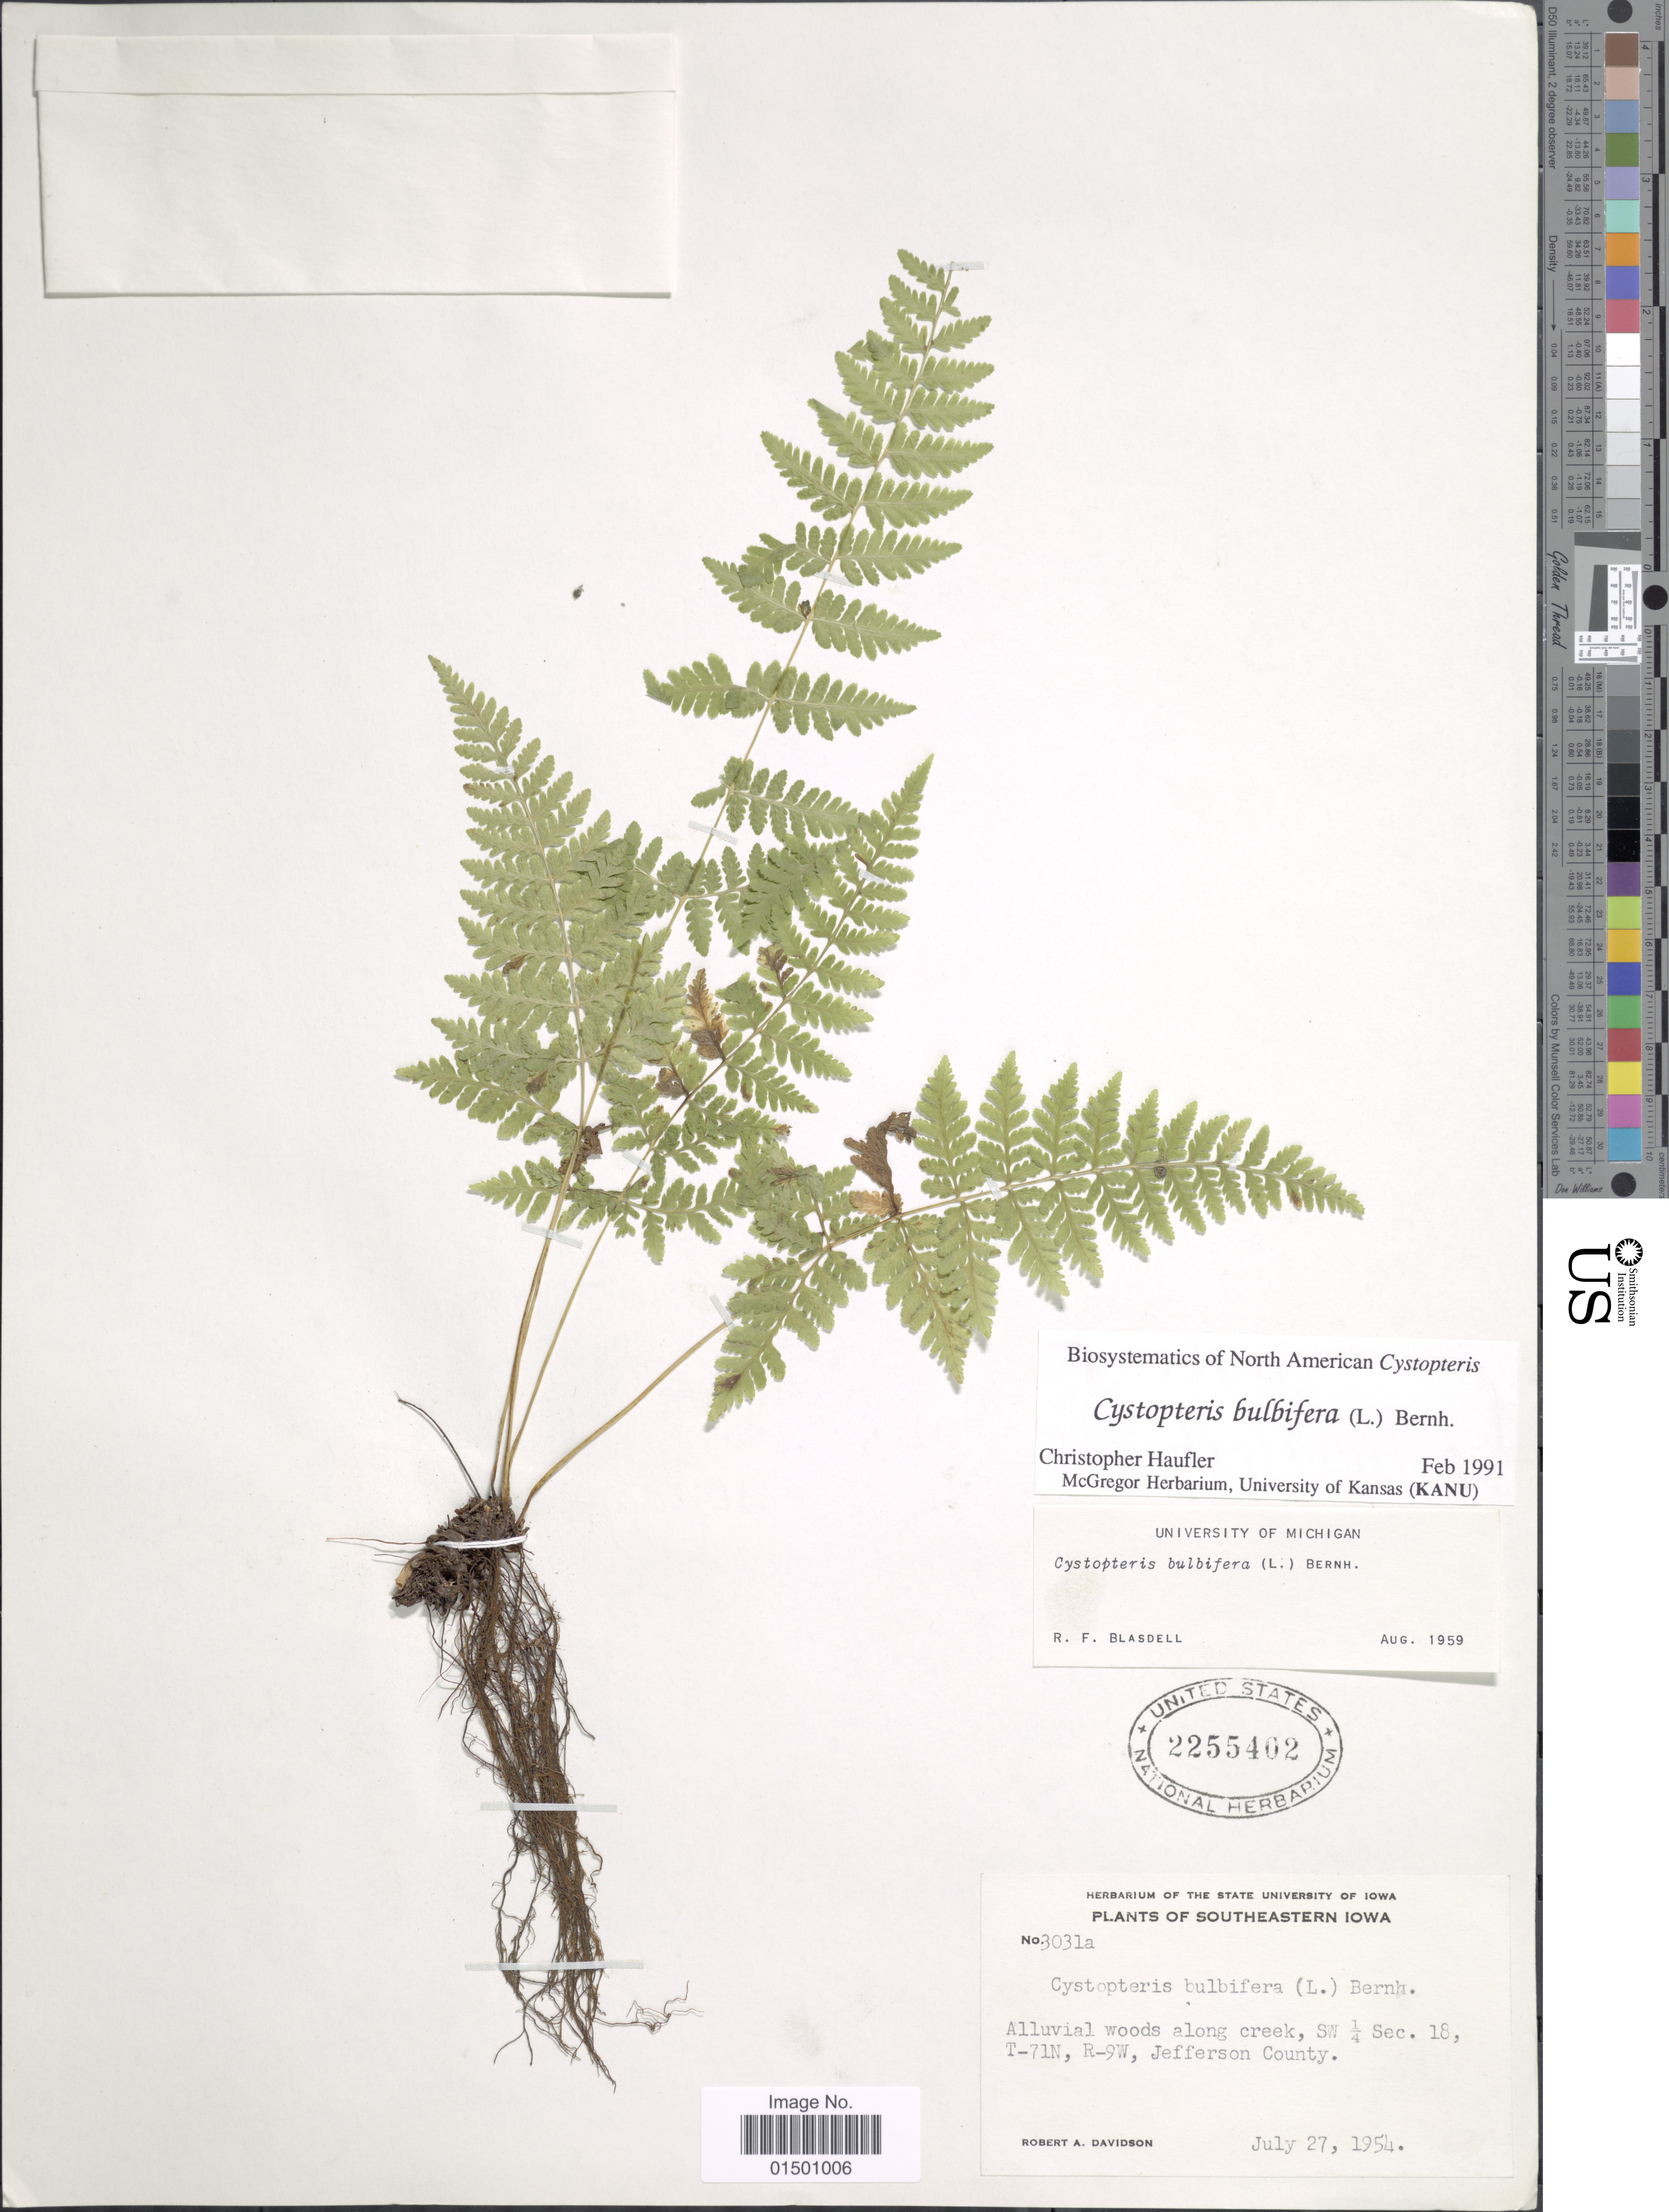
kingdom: Plantae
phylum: Tracheophyta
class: Polypodiopsida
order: Polypodiales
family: Cystopteridaceae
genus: Cystopteris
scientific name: Cystopteris bulbifera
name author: (L.) Bernh.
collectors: R. A. Davidson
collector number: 3031a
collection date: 1954-07-27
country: United States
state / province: Iowa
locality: Southeastern Iowa, alluvial woods along creek, SW 1/4 Sec. 18, T-71N, R-9W, Jefferson County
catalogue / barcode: US 2255402